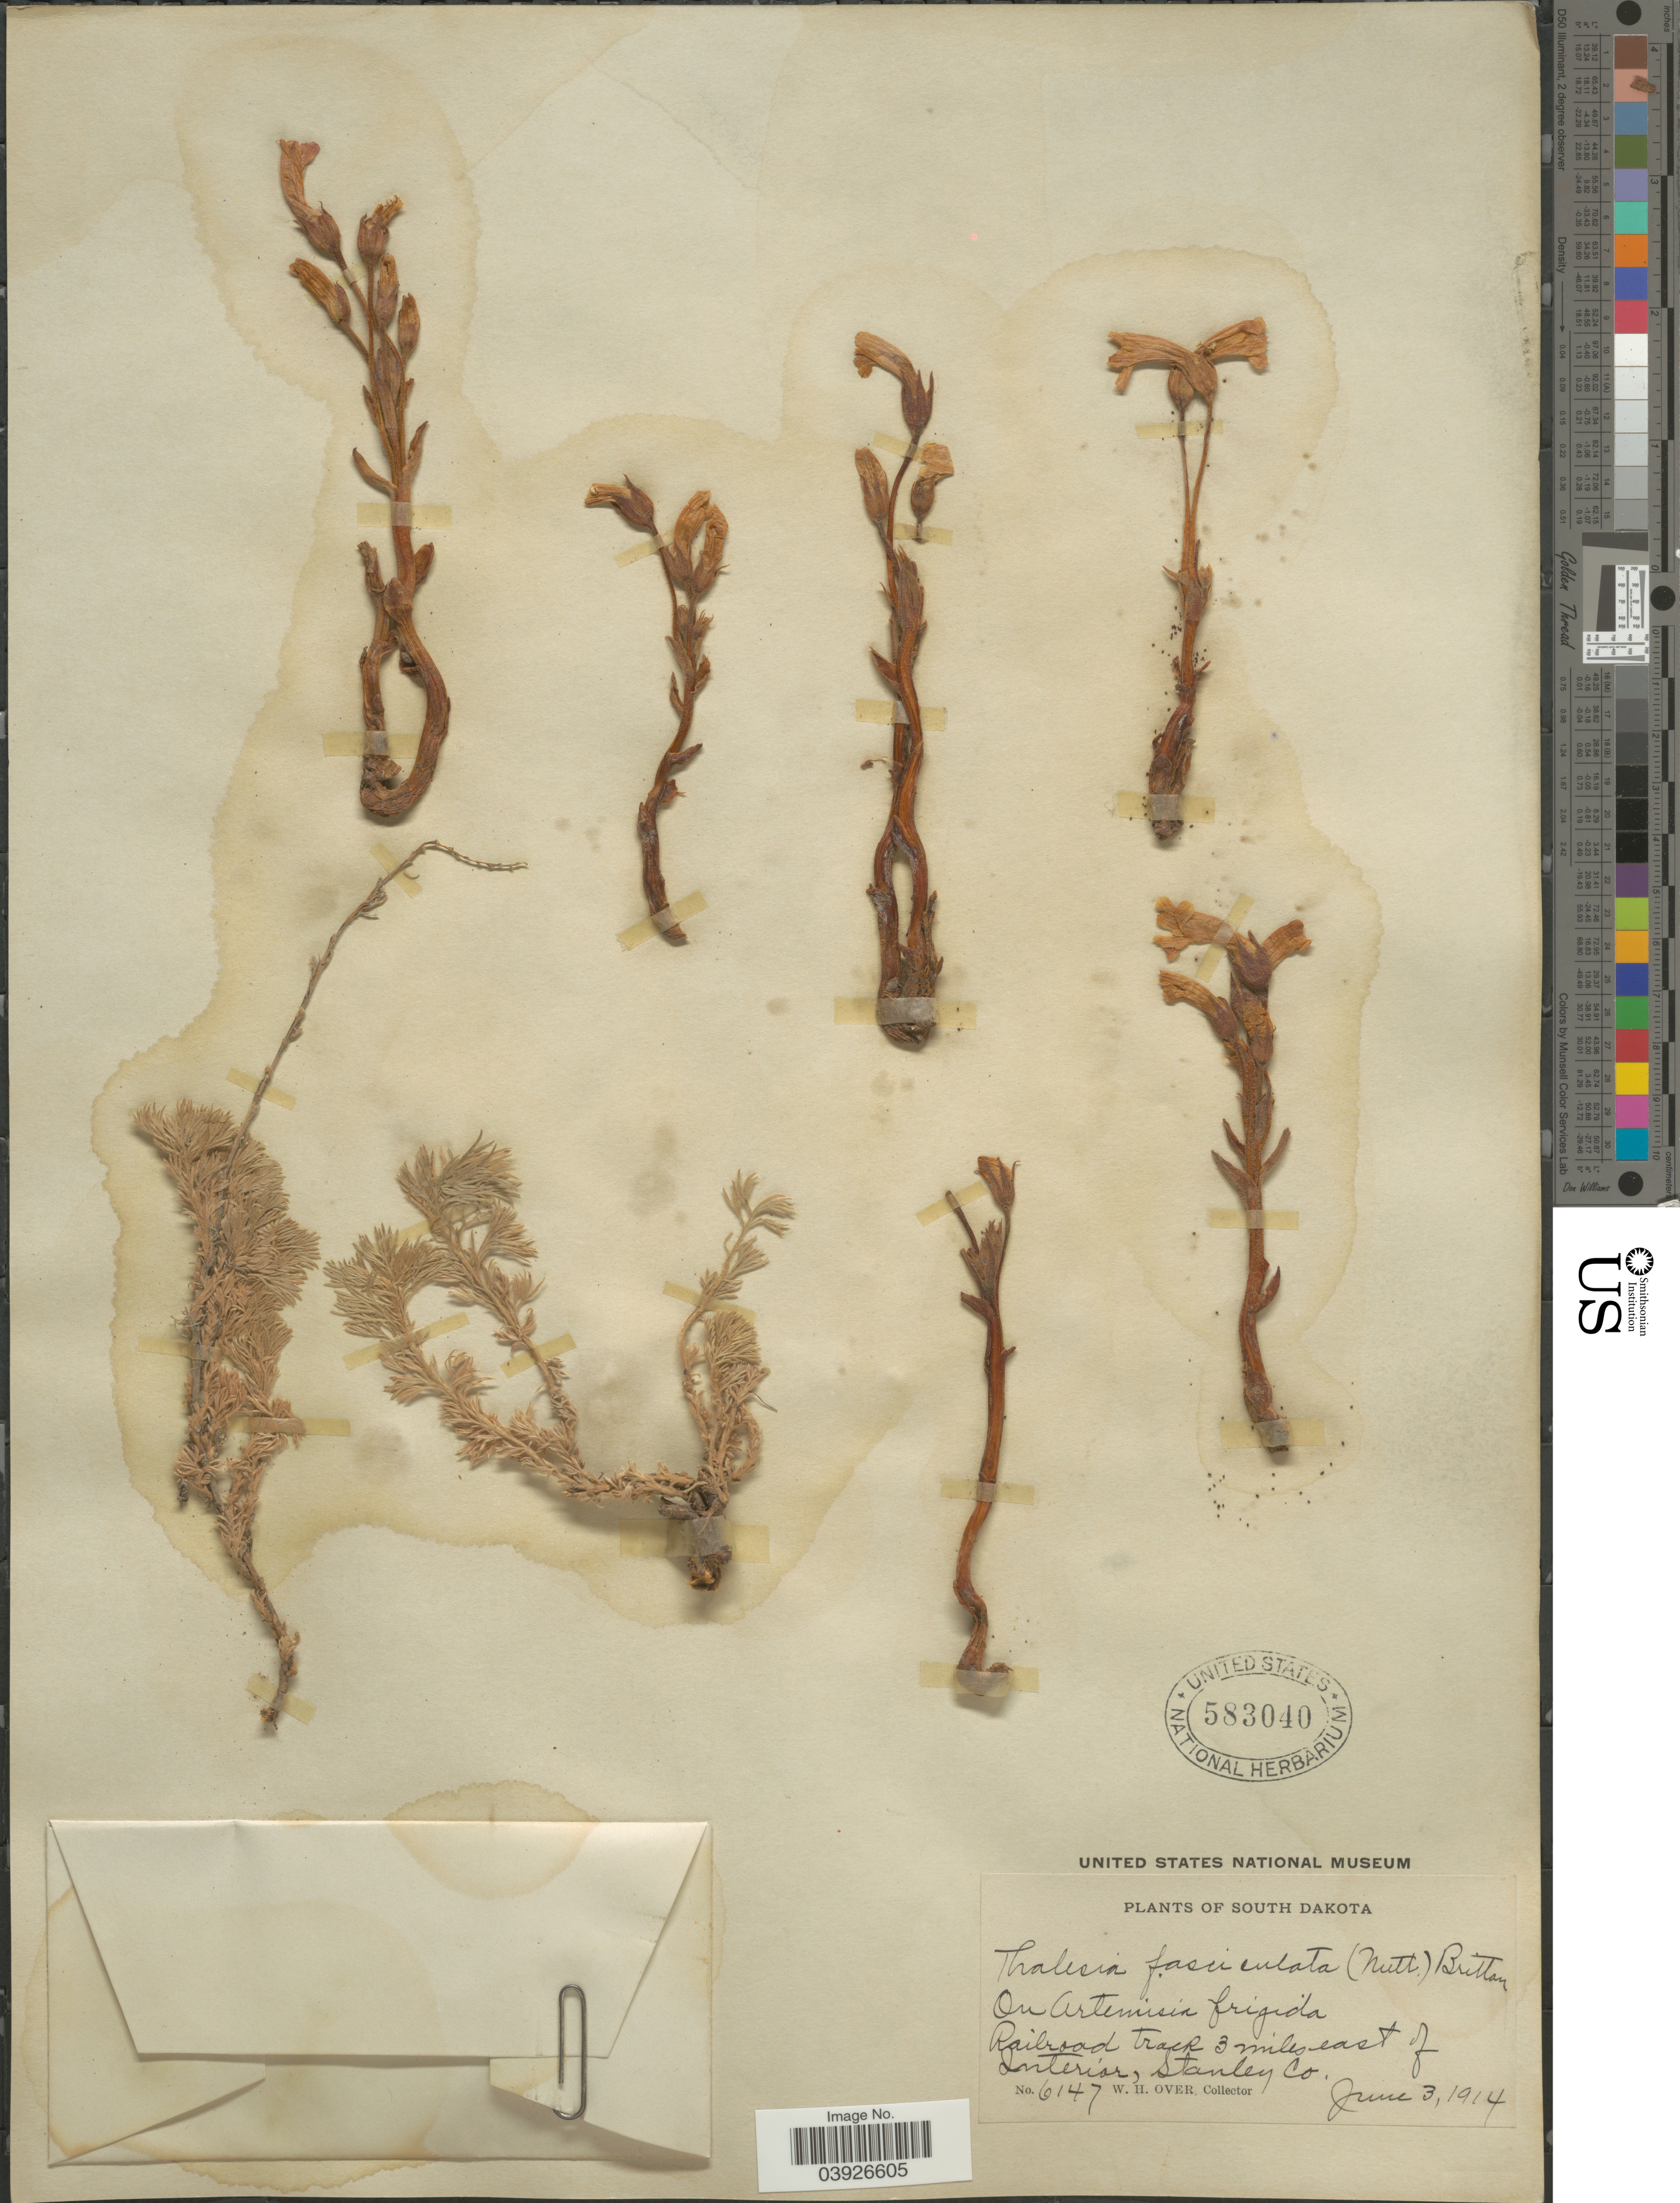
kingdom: Plantae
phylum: Tracheophyta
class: Magnoliopsida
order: Lamiales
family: Orobanchaceae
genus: Aphyllon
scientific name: Aphyllon fasciculatum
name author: (Nutt.) Torr. & A. Gray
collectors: W. Over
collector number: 6147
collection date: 1914-06-03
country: United States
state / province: South Dakota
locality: Railroad track 3 miles east of Interior, Stanley Co.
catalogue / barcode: US 583040